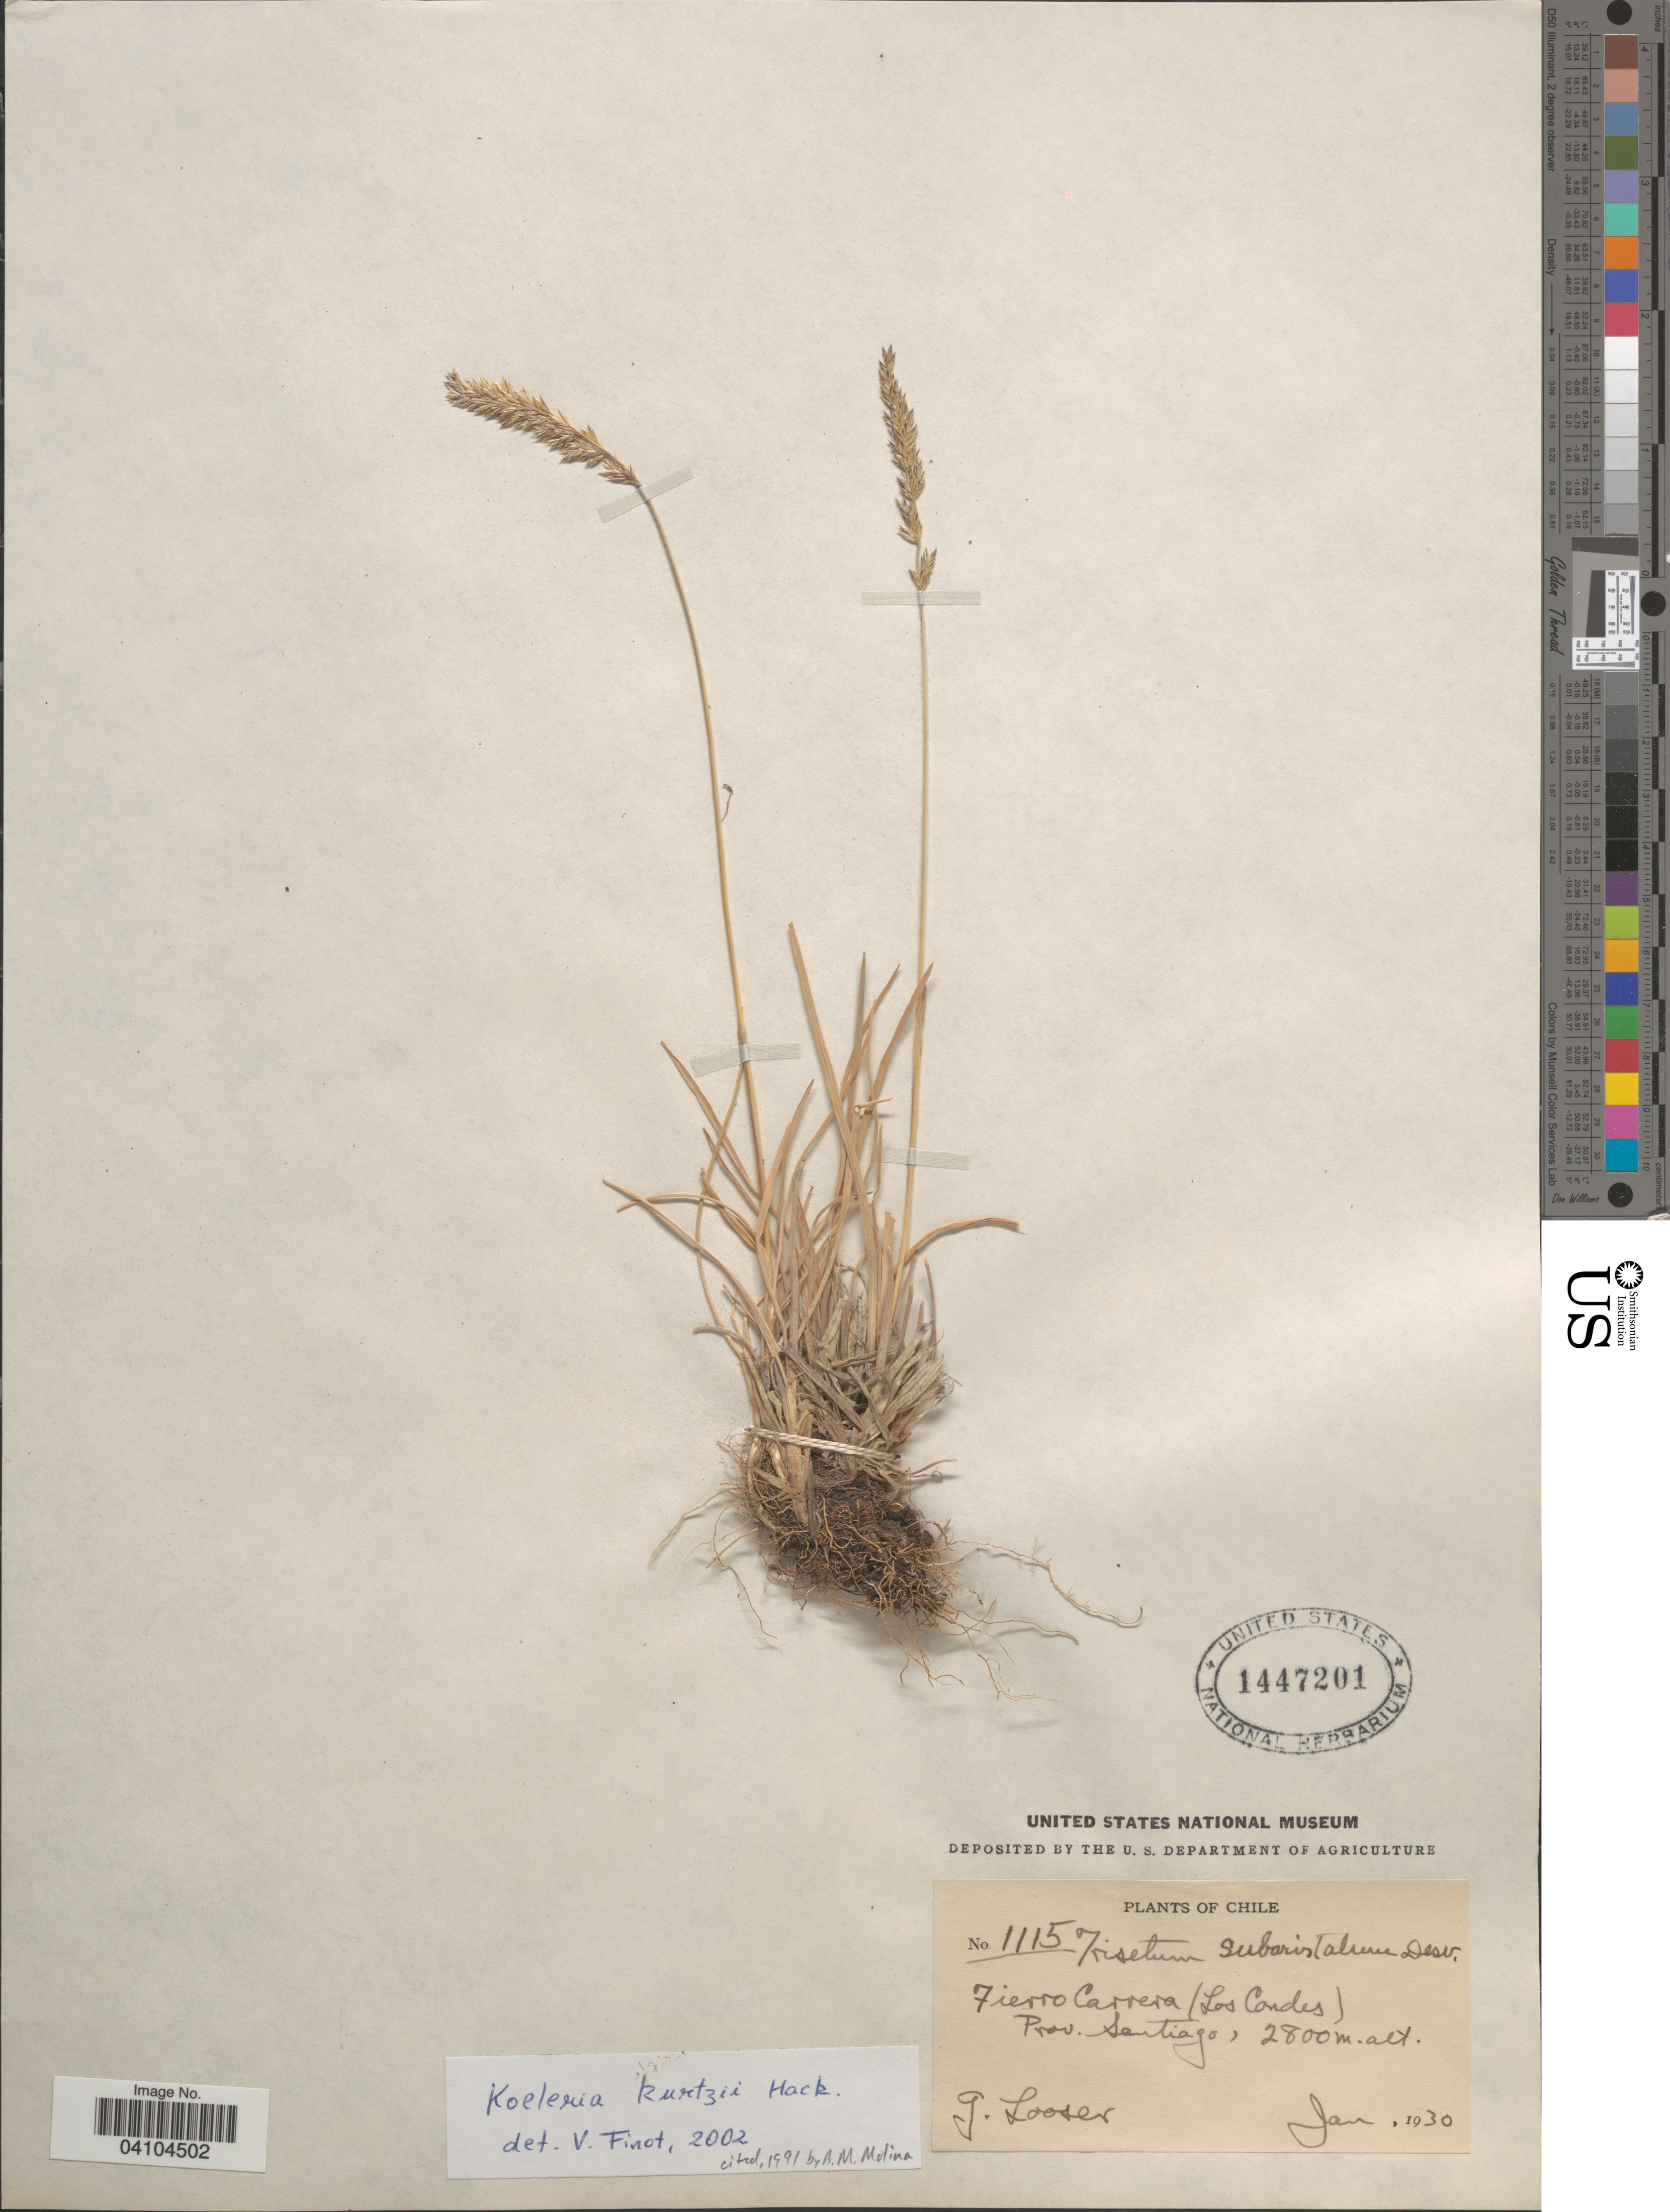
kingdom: Plantae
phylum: Tracheophyta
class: Liliopsida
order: Poales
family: Poaceae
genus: Koeleria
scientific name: Koeleria kurtzii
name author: Hack. ex Kurtz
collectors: G. Looser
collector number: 1115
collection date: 1930-01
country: Chile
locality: Fierro Carrera (Los Condes). Prov. Santiago.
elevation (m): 2800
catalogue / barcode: US 1447201